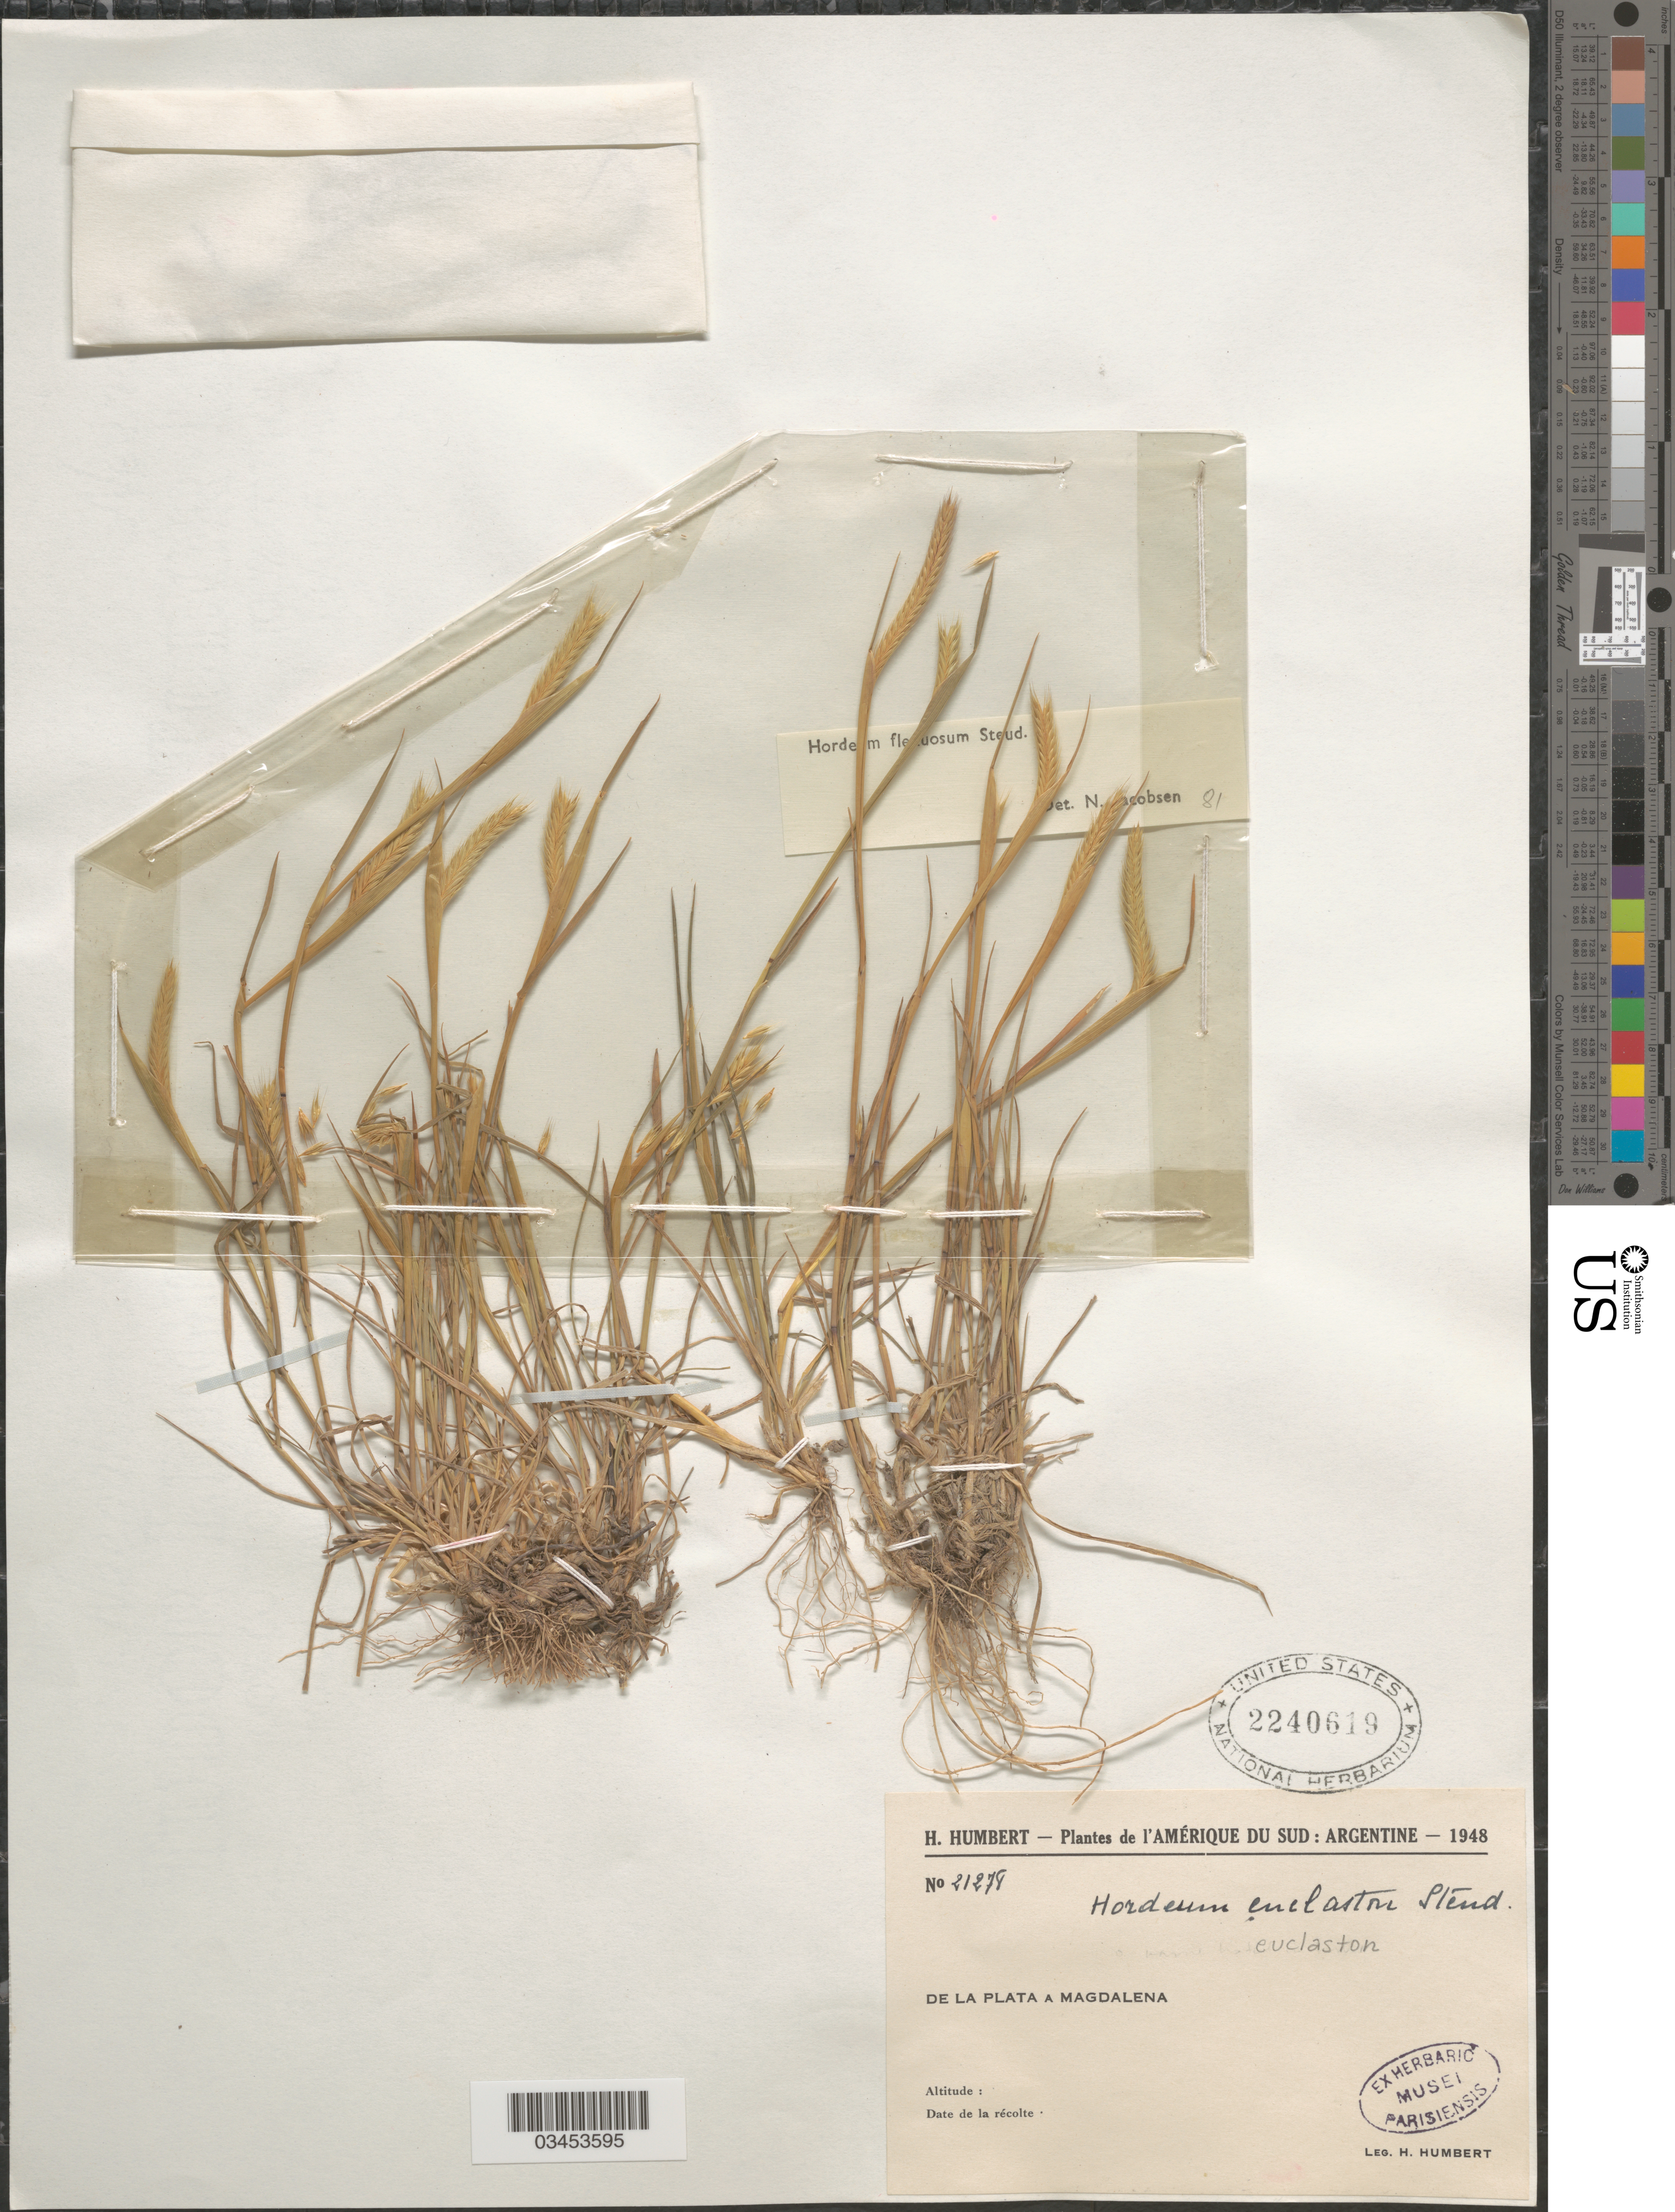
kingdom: Plantae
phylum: Tracheophyta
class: Liliopsida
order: Poales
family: Poaceae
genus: Hordeum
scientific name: Hordeum flexuosum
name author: Nees ex Steud.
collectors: H. Humbert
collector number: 21279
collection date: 1948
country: Colombia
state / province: Magdalena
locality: De La Plata a Magdalena.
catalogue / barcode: US 2240619